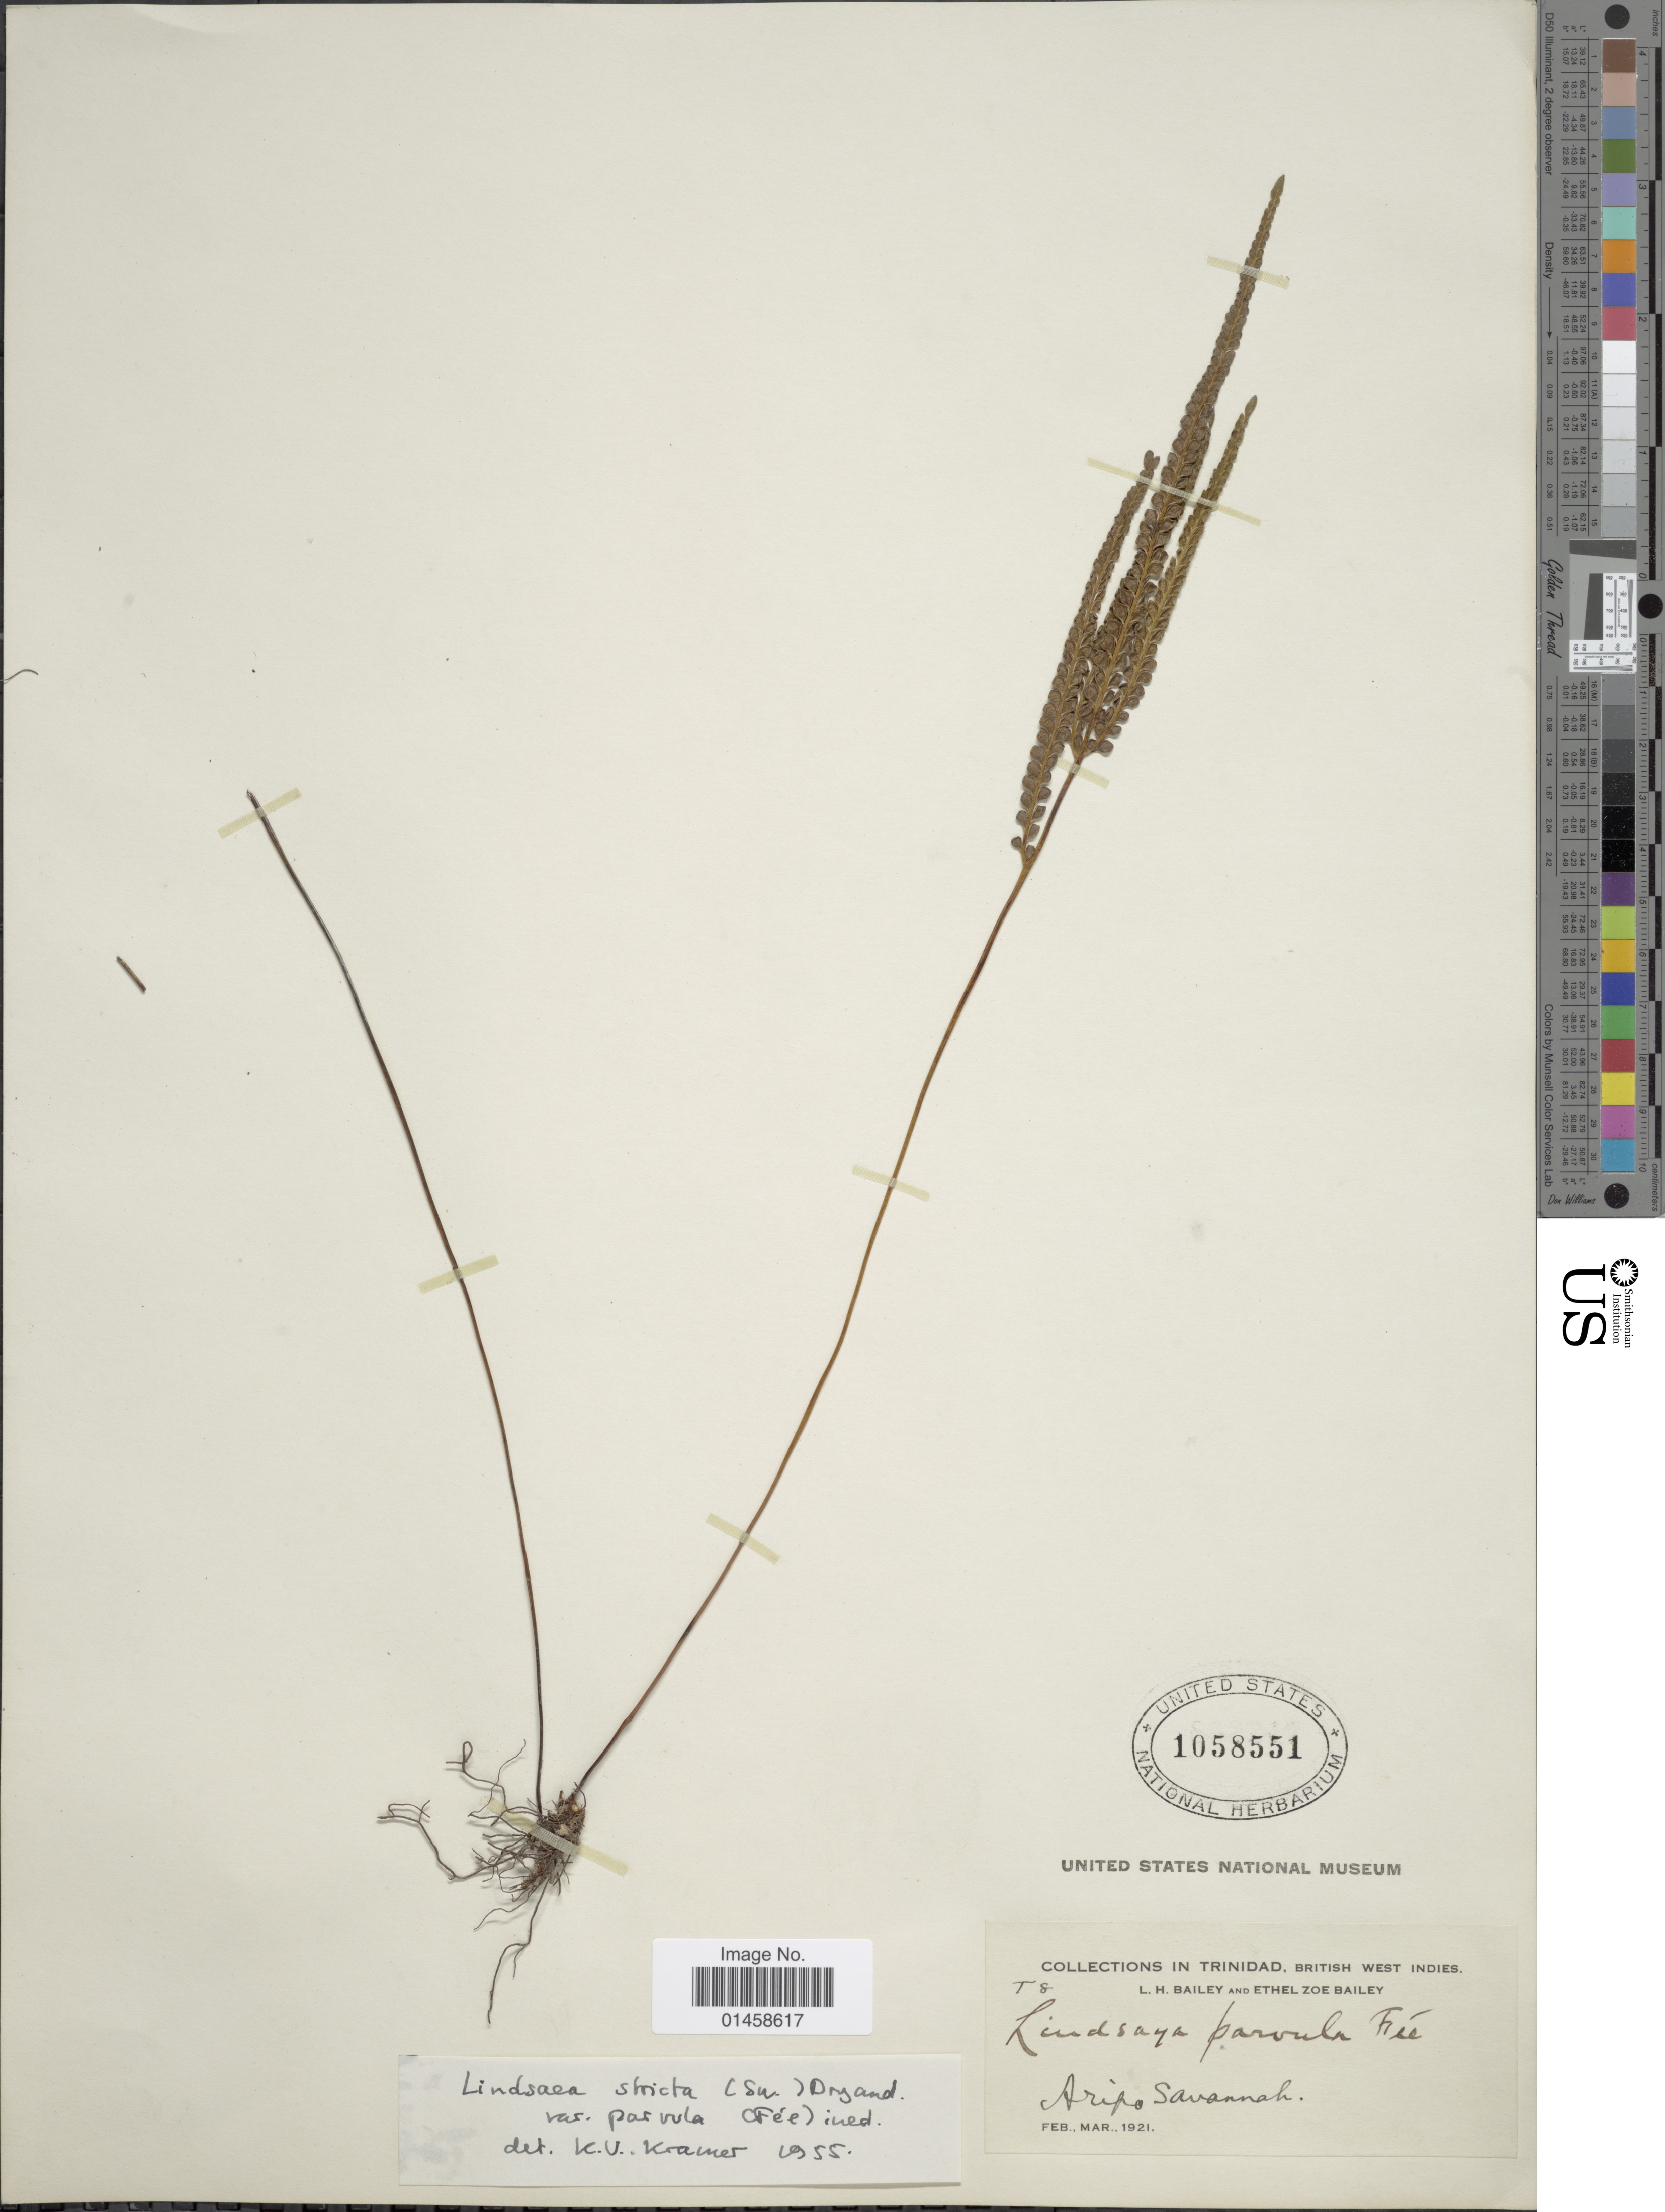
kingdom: Plantae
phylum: Tracheophyta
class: Polypodiopsida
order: Polypodiales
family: Lindsaeaceae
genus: Lindsaea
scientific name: Lindsaea stricta var. parvula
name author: (Fée) K.U. Kramer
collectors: L. H. Bailey & E. Z. Bailey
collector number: T8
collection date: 1921-02/1921-03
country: Trinidad and Tobago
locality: Trinidad, Aripo Savannah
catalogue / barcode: US 1058551